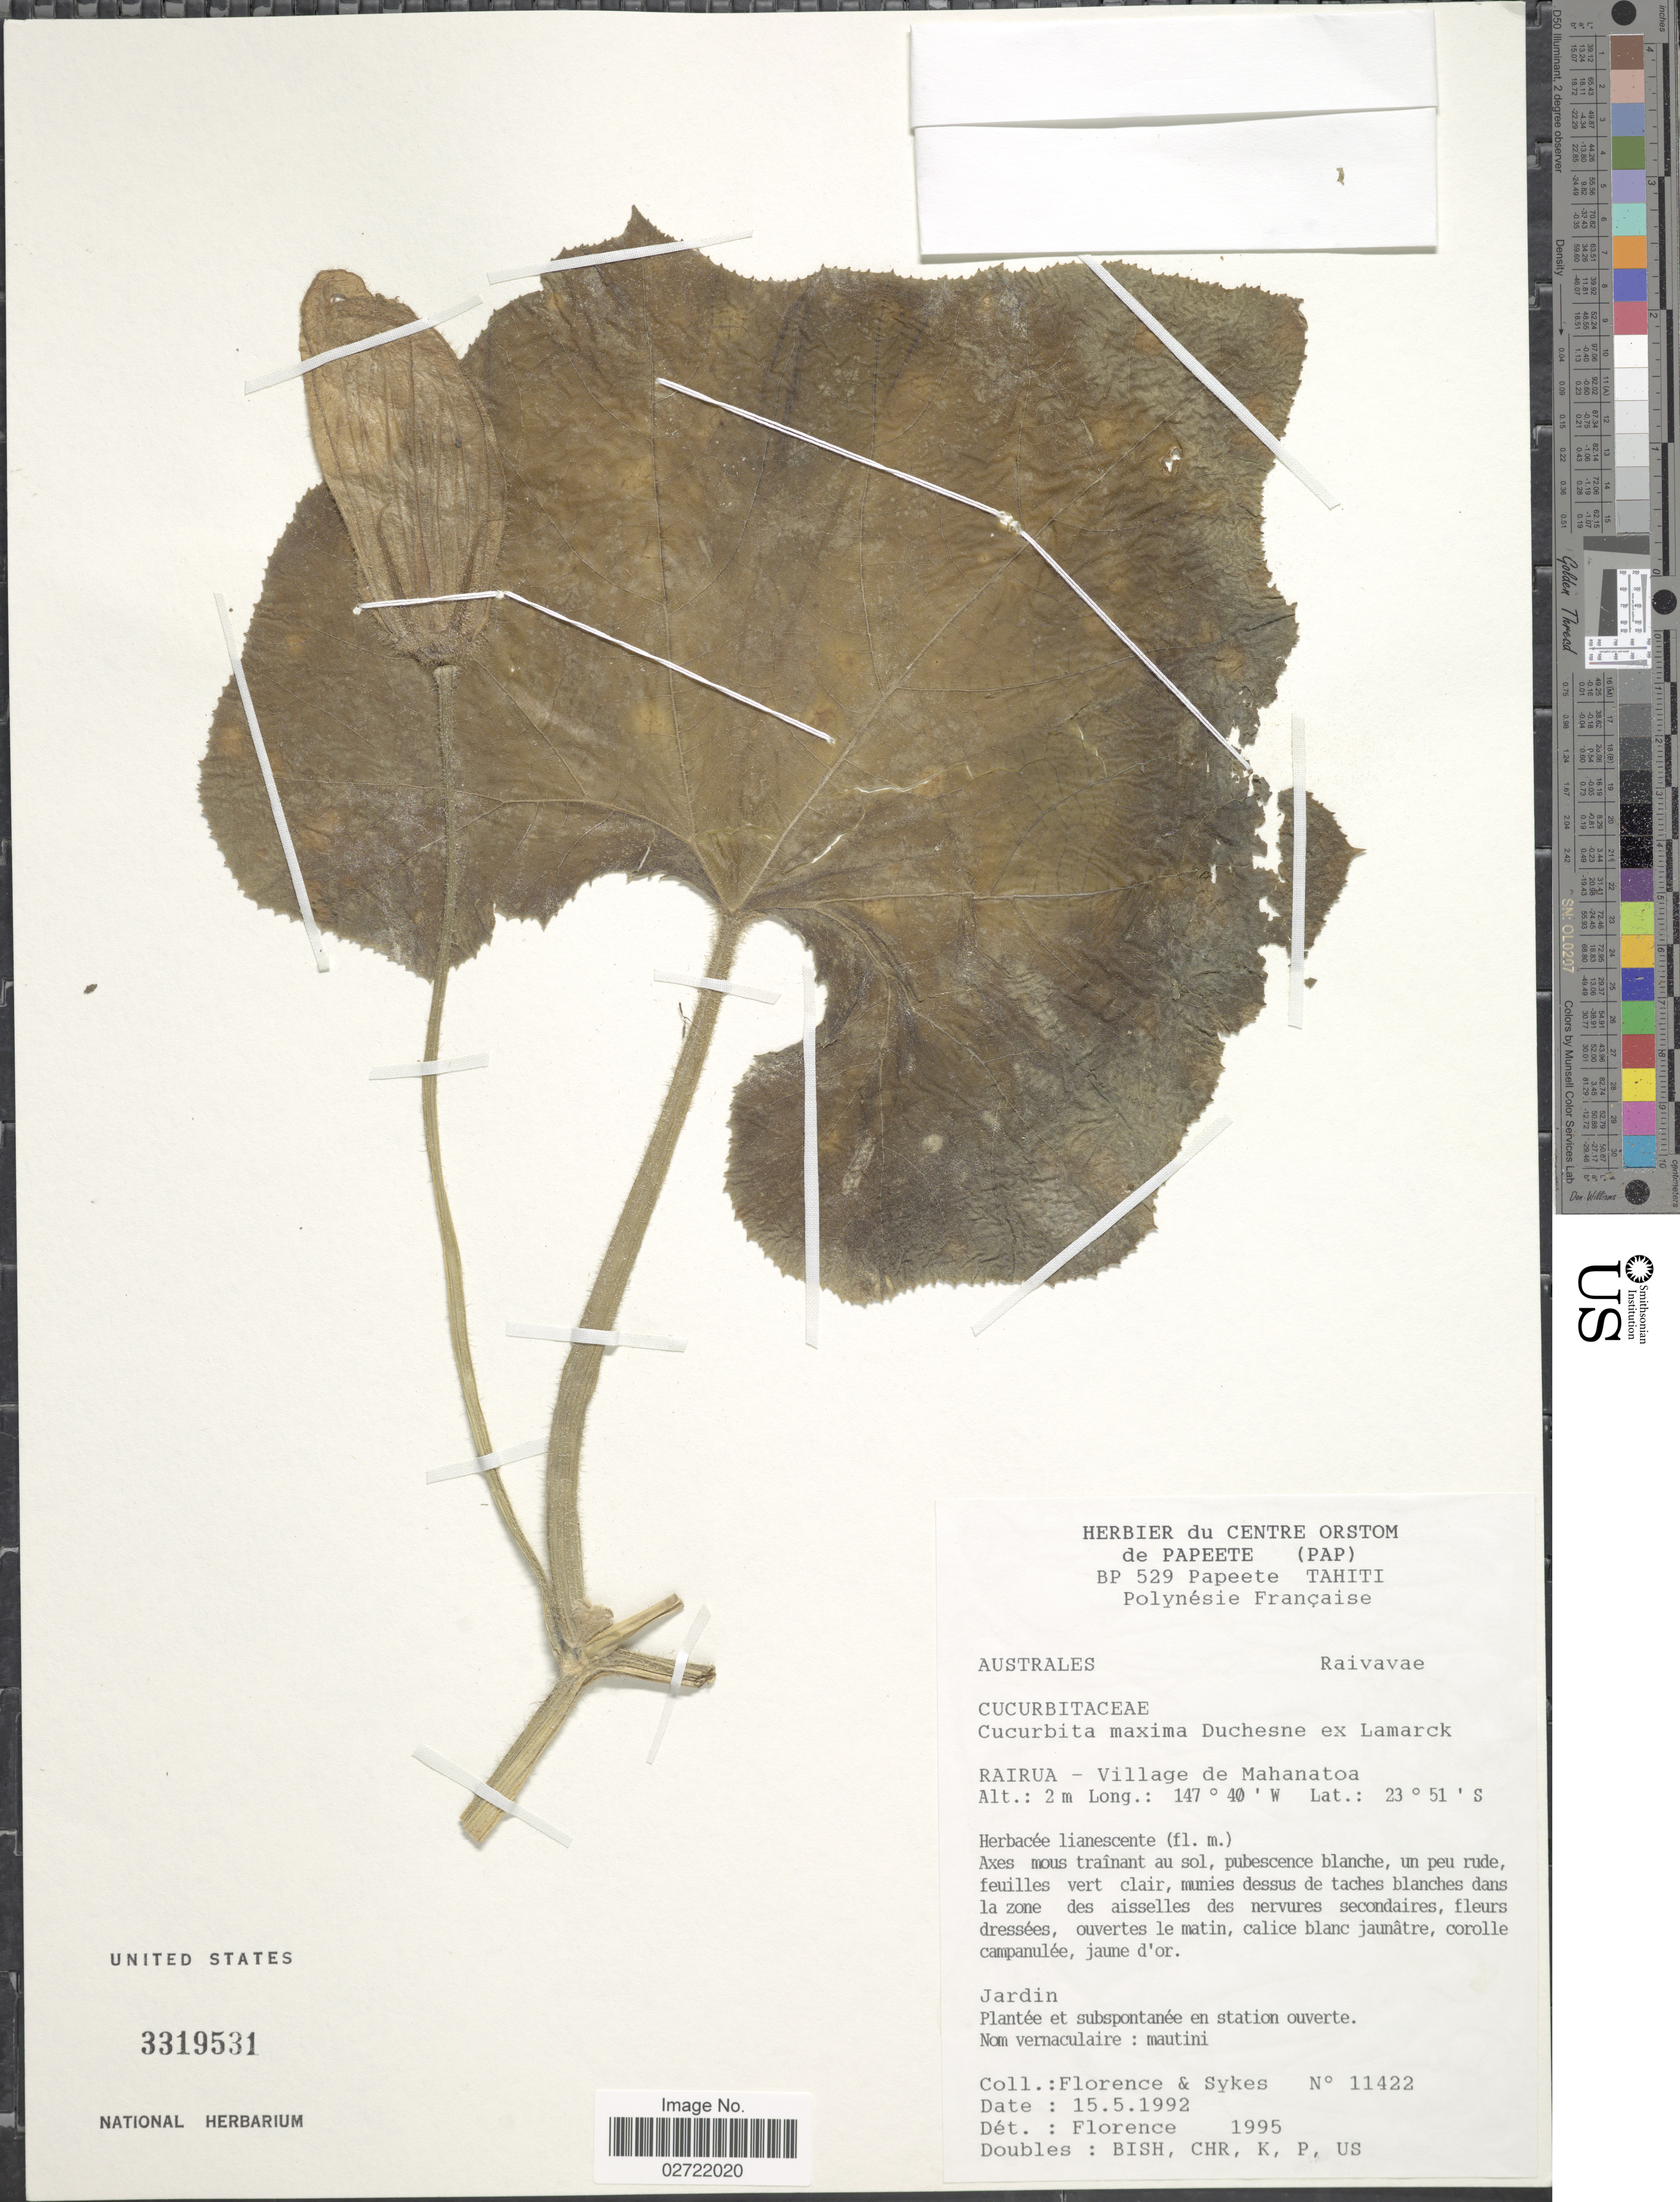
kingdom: Plantae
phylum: Tracheophyta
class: Magnoliopsida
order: Cucurbitales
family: Cucurbitaceae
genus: Cucurbita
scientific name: Cucurbita maxima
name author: Duchesne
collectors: -. Florence & Sykes, --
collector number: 11422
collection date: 1992-05-15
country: French Polynesia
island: Raivavae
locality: Raivavae, Rairua - Village de Mahanatoa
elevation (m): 2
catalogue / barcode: US 3319531